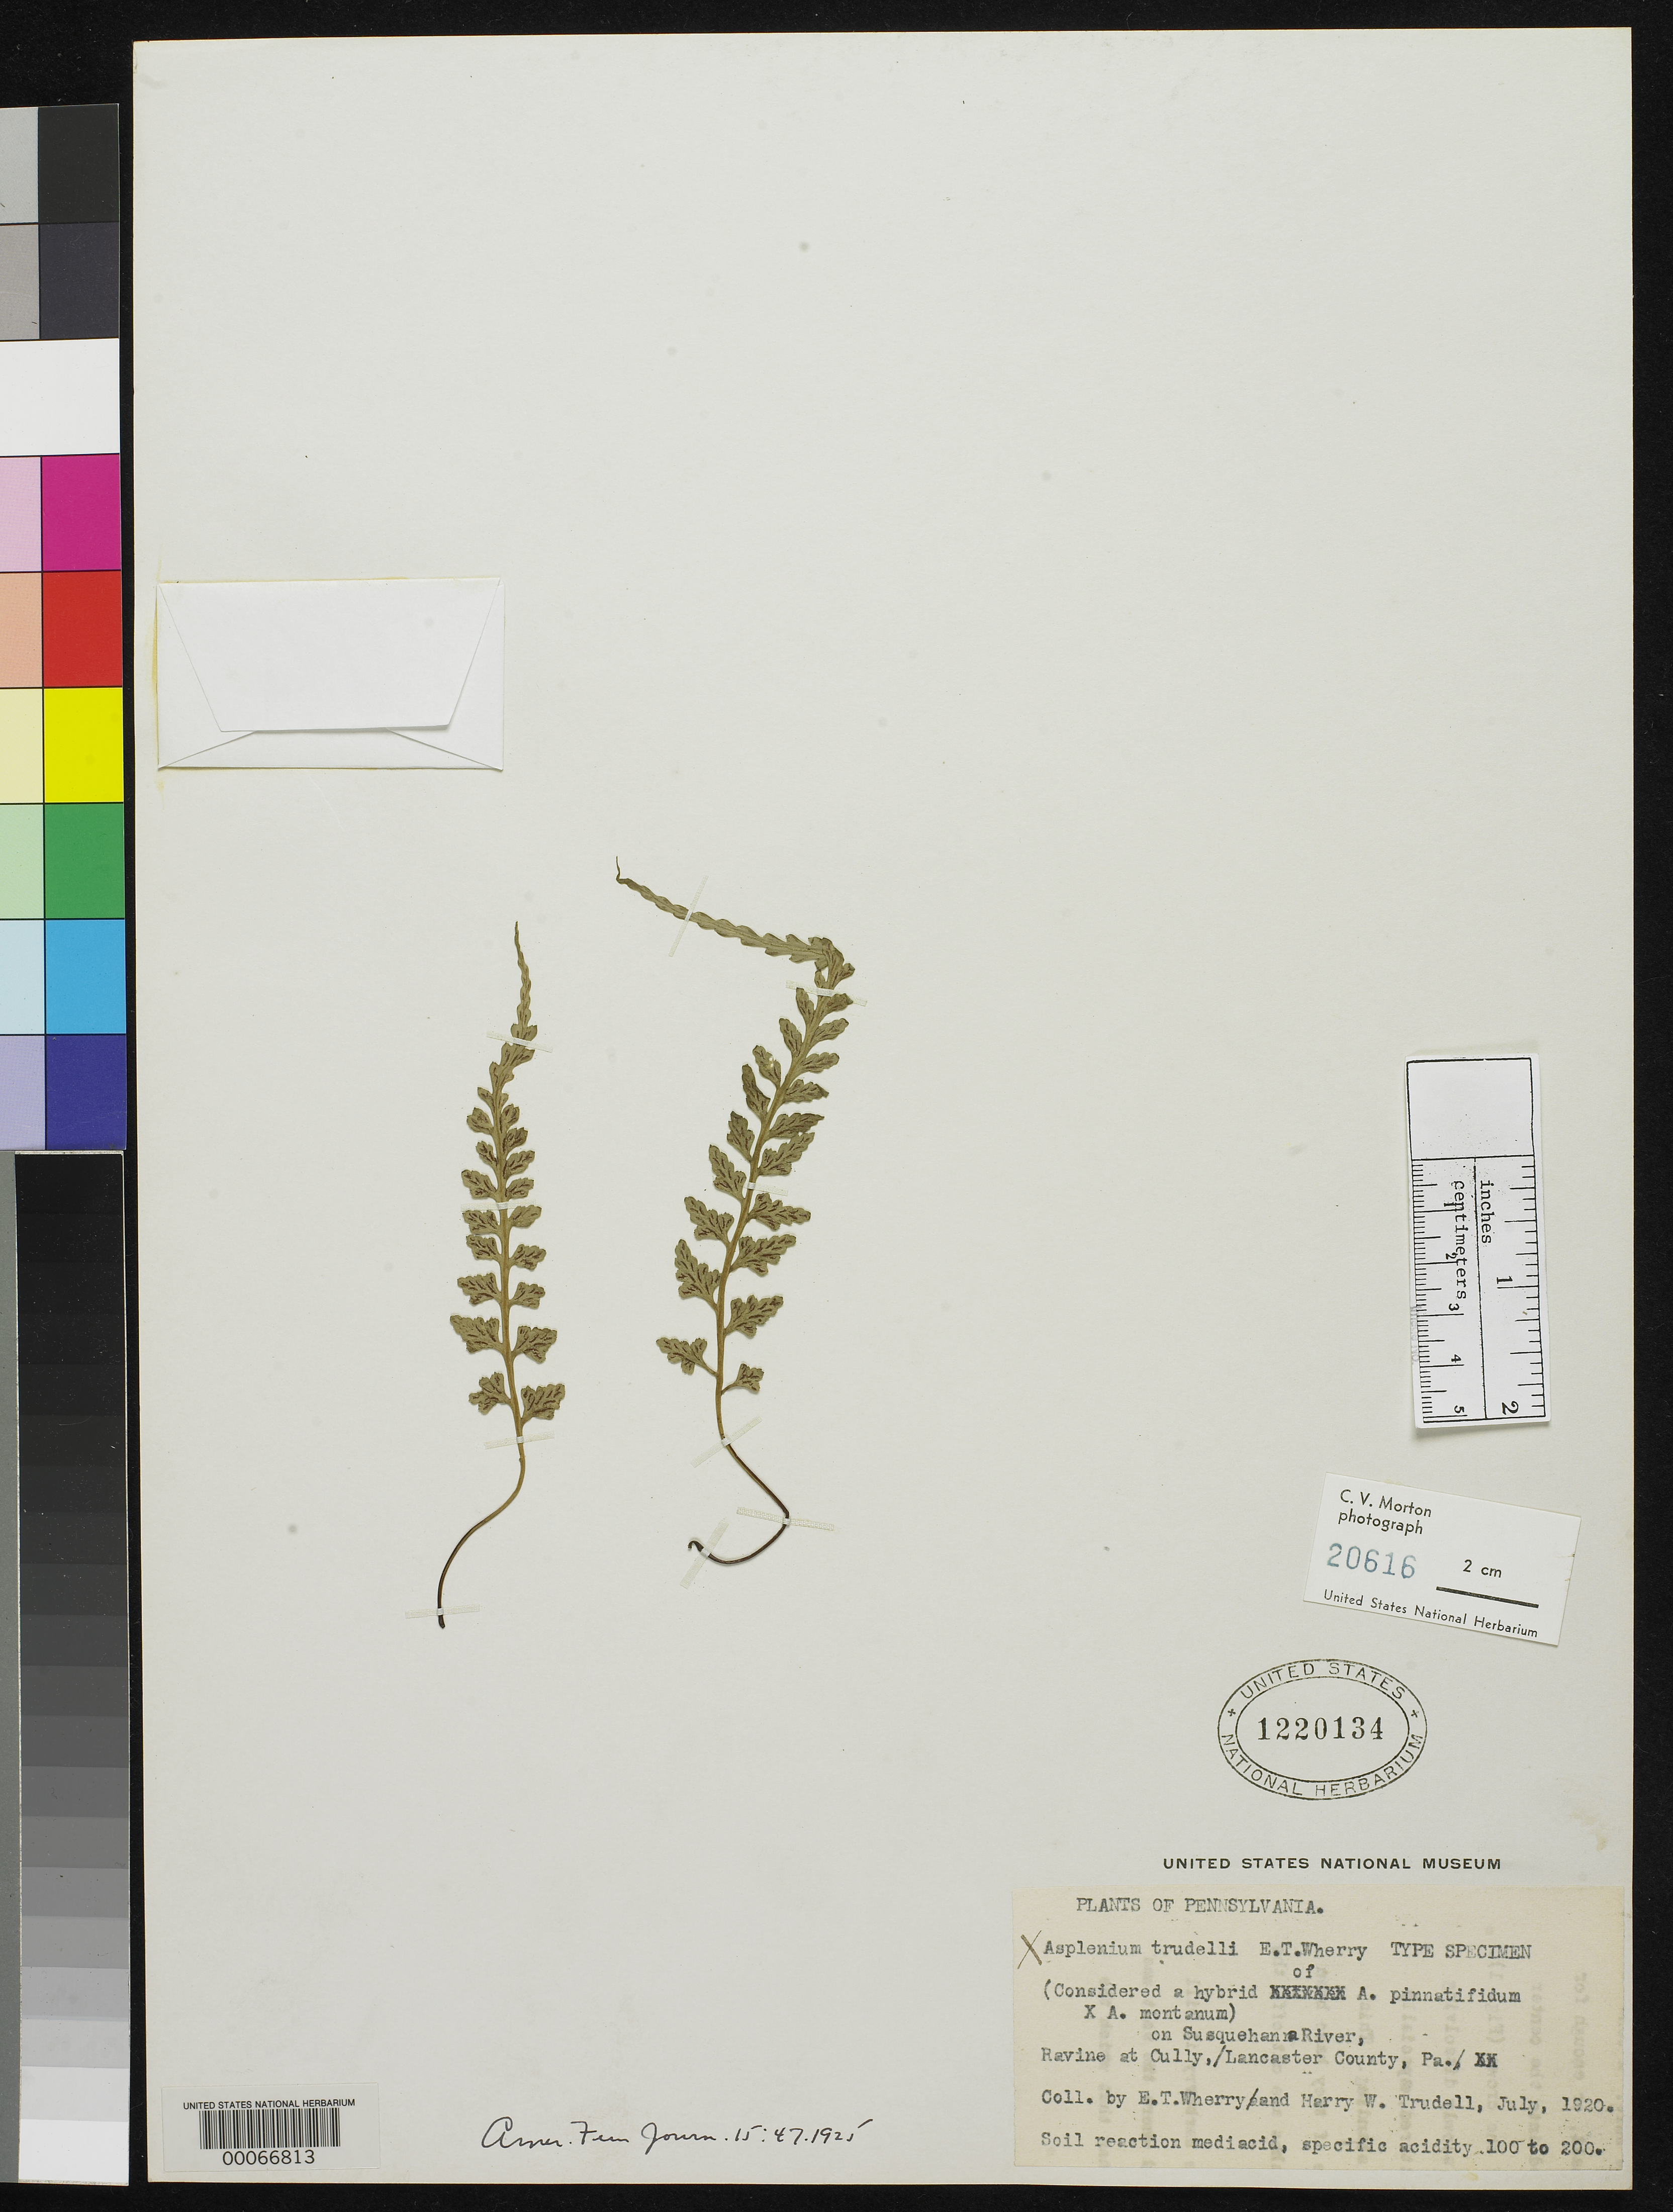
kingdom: Plantae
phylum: Tracheophyta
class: Polypodiopsida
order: Polypodiales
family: Aspleniaceae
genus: Asplenium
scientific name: Asplenium x trudellii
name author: Wherry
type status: Type Collection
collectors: E. T. Wherry & H. Trudell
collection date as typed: Jul 1920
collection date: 1920-07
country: United States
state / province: Pennsylvania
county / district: Lancaster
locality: Cully.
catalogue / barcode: US 1220134